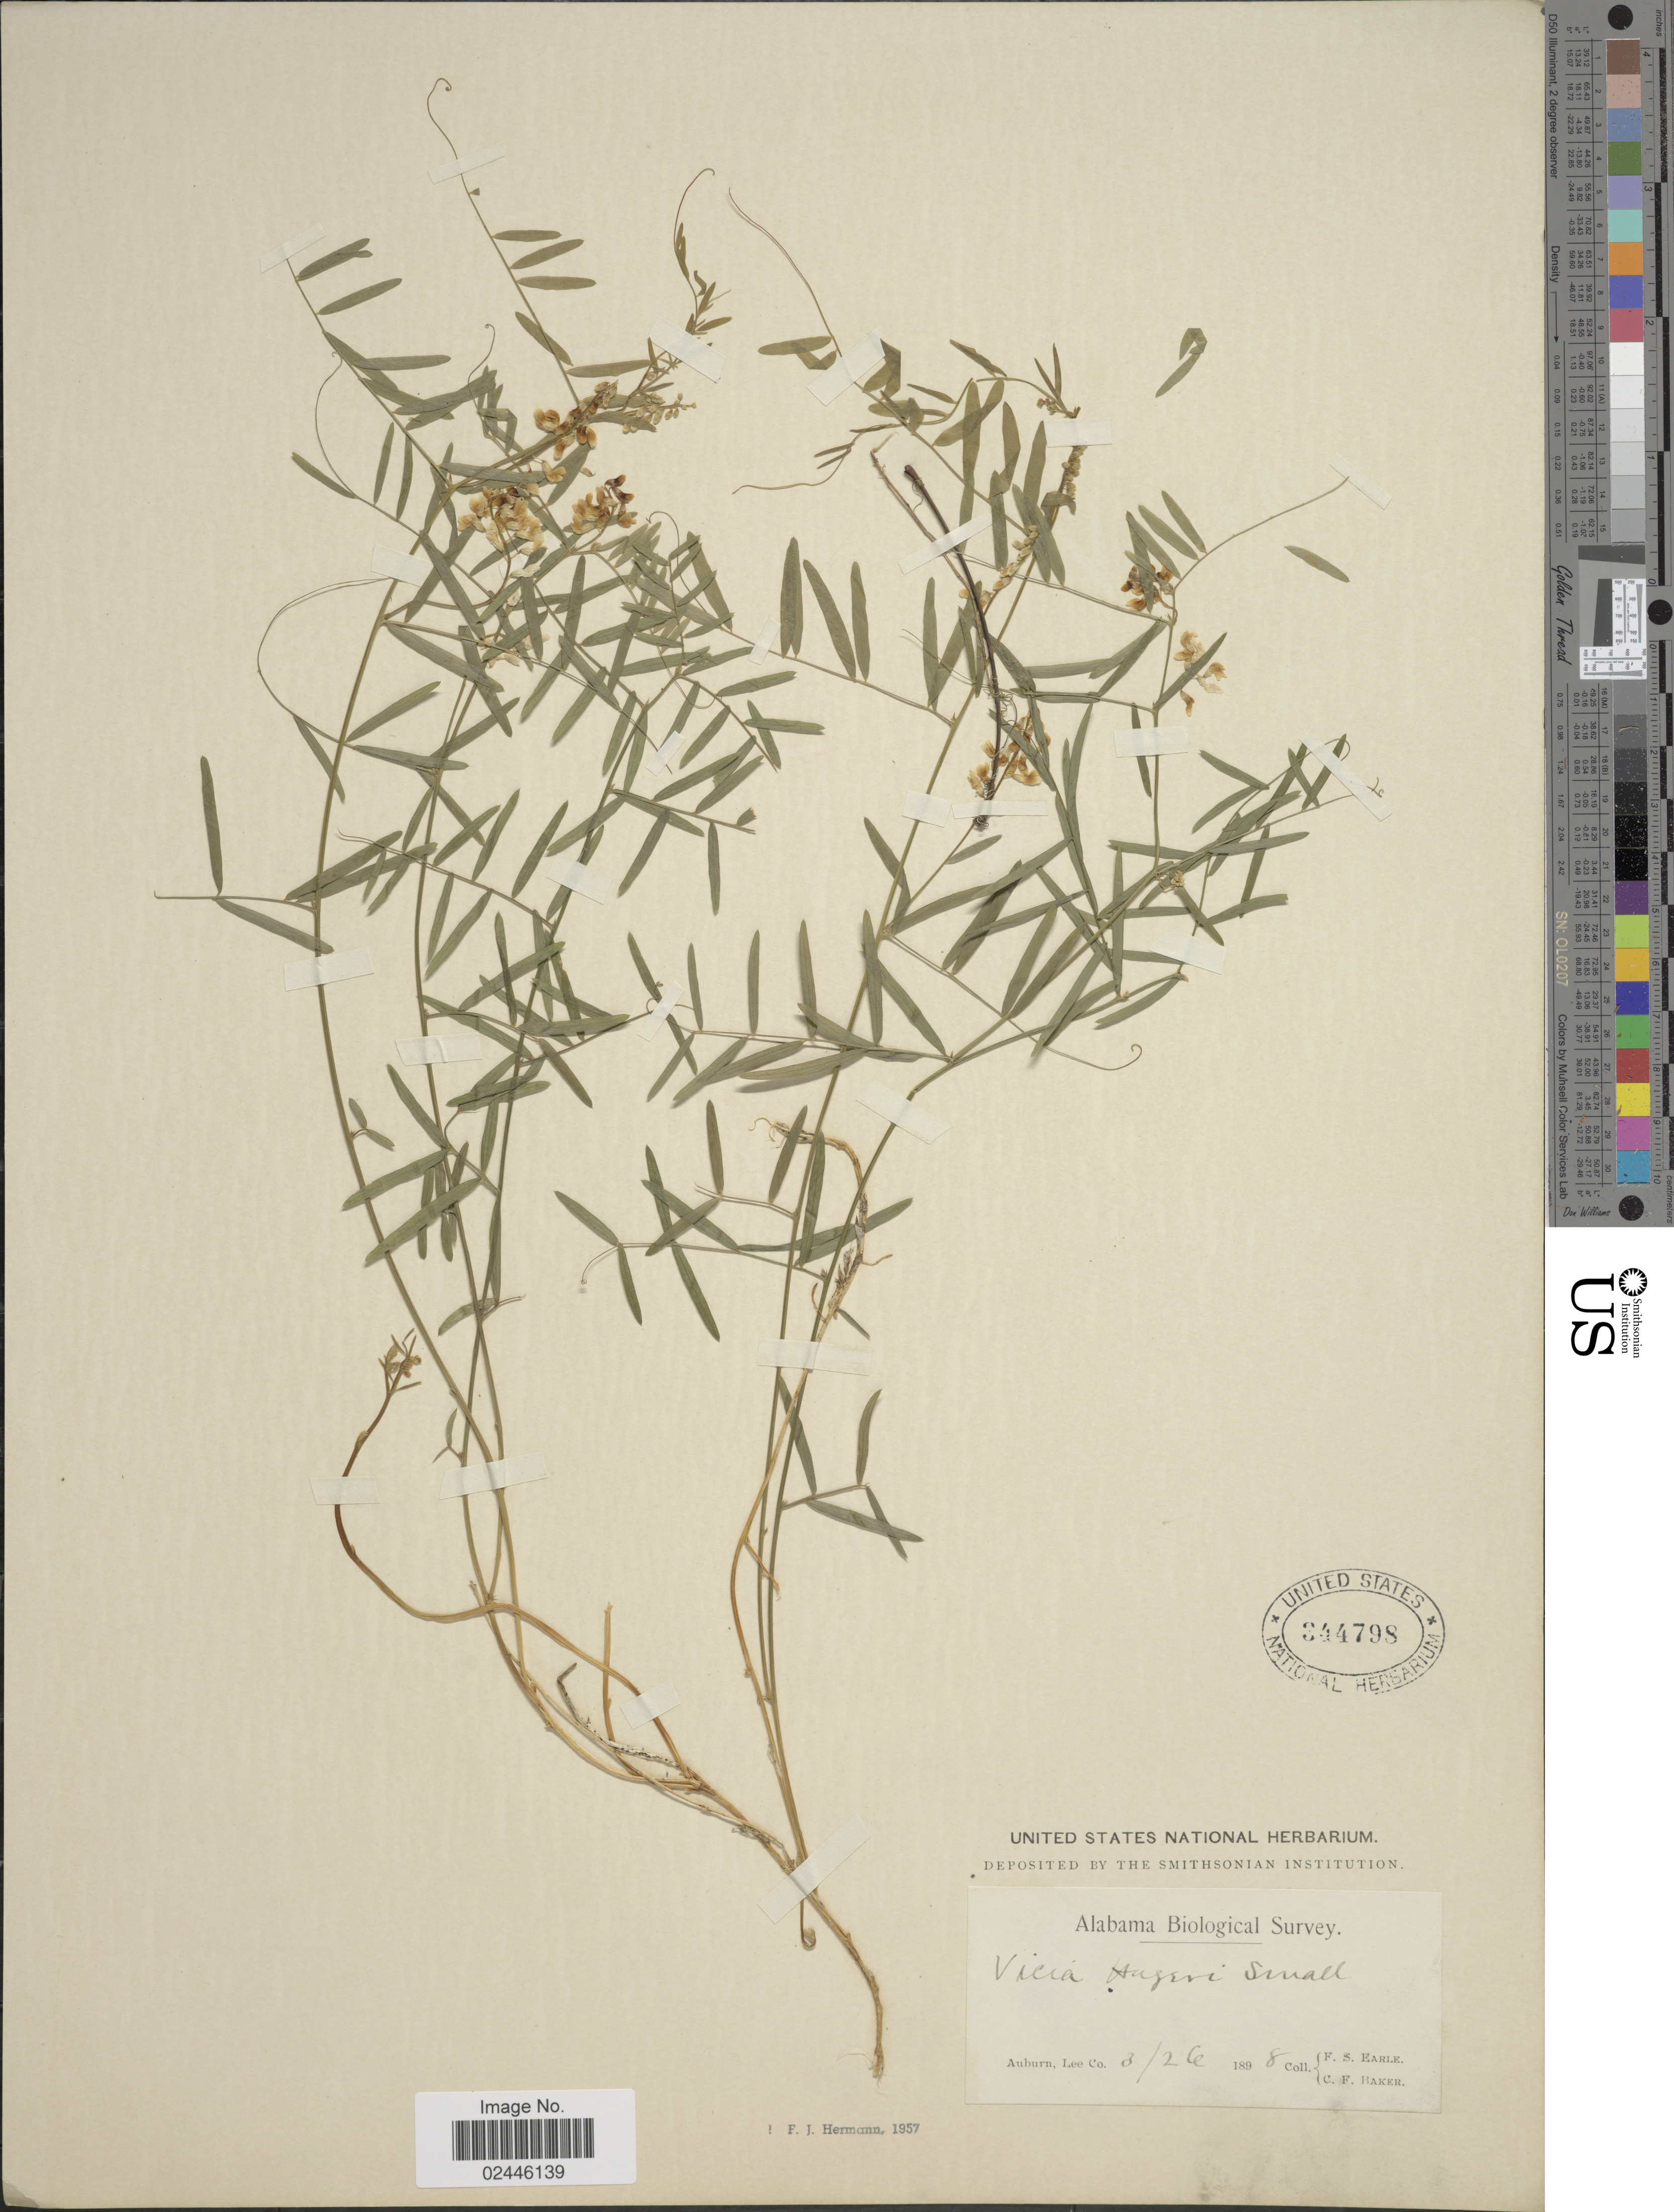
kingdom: Plantae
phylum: Tracheophyta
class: Magnoliopsida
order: Fabales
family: Fabaceae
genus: Vicia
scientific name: Vicia hugeri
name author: Small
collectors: F. S. Earle & C. F. Baker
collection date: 1898-03-26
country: United States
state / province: Alabama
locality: Auburn, Lee Co.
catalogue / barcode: US 344798